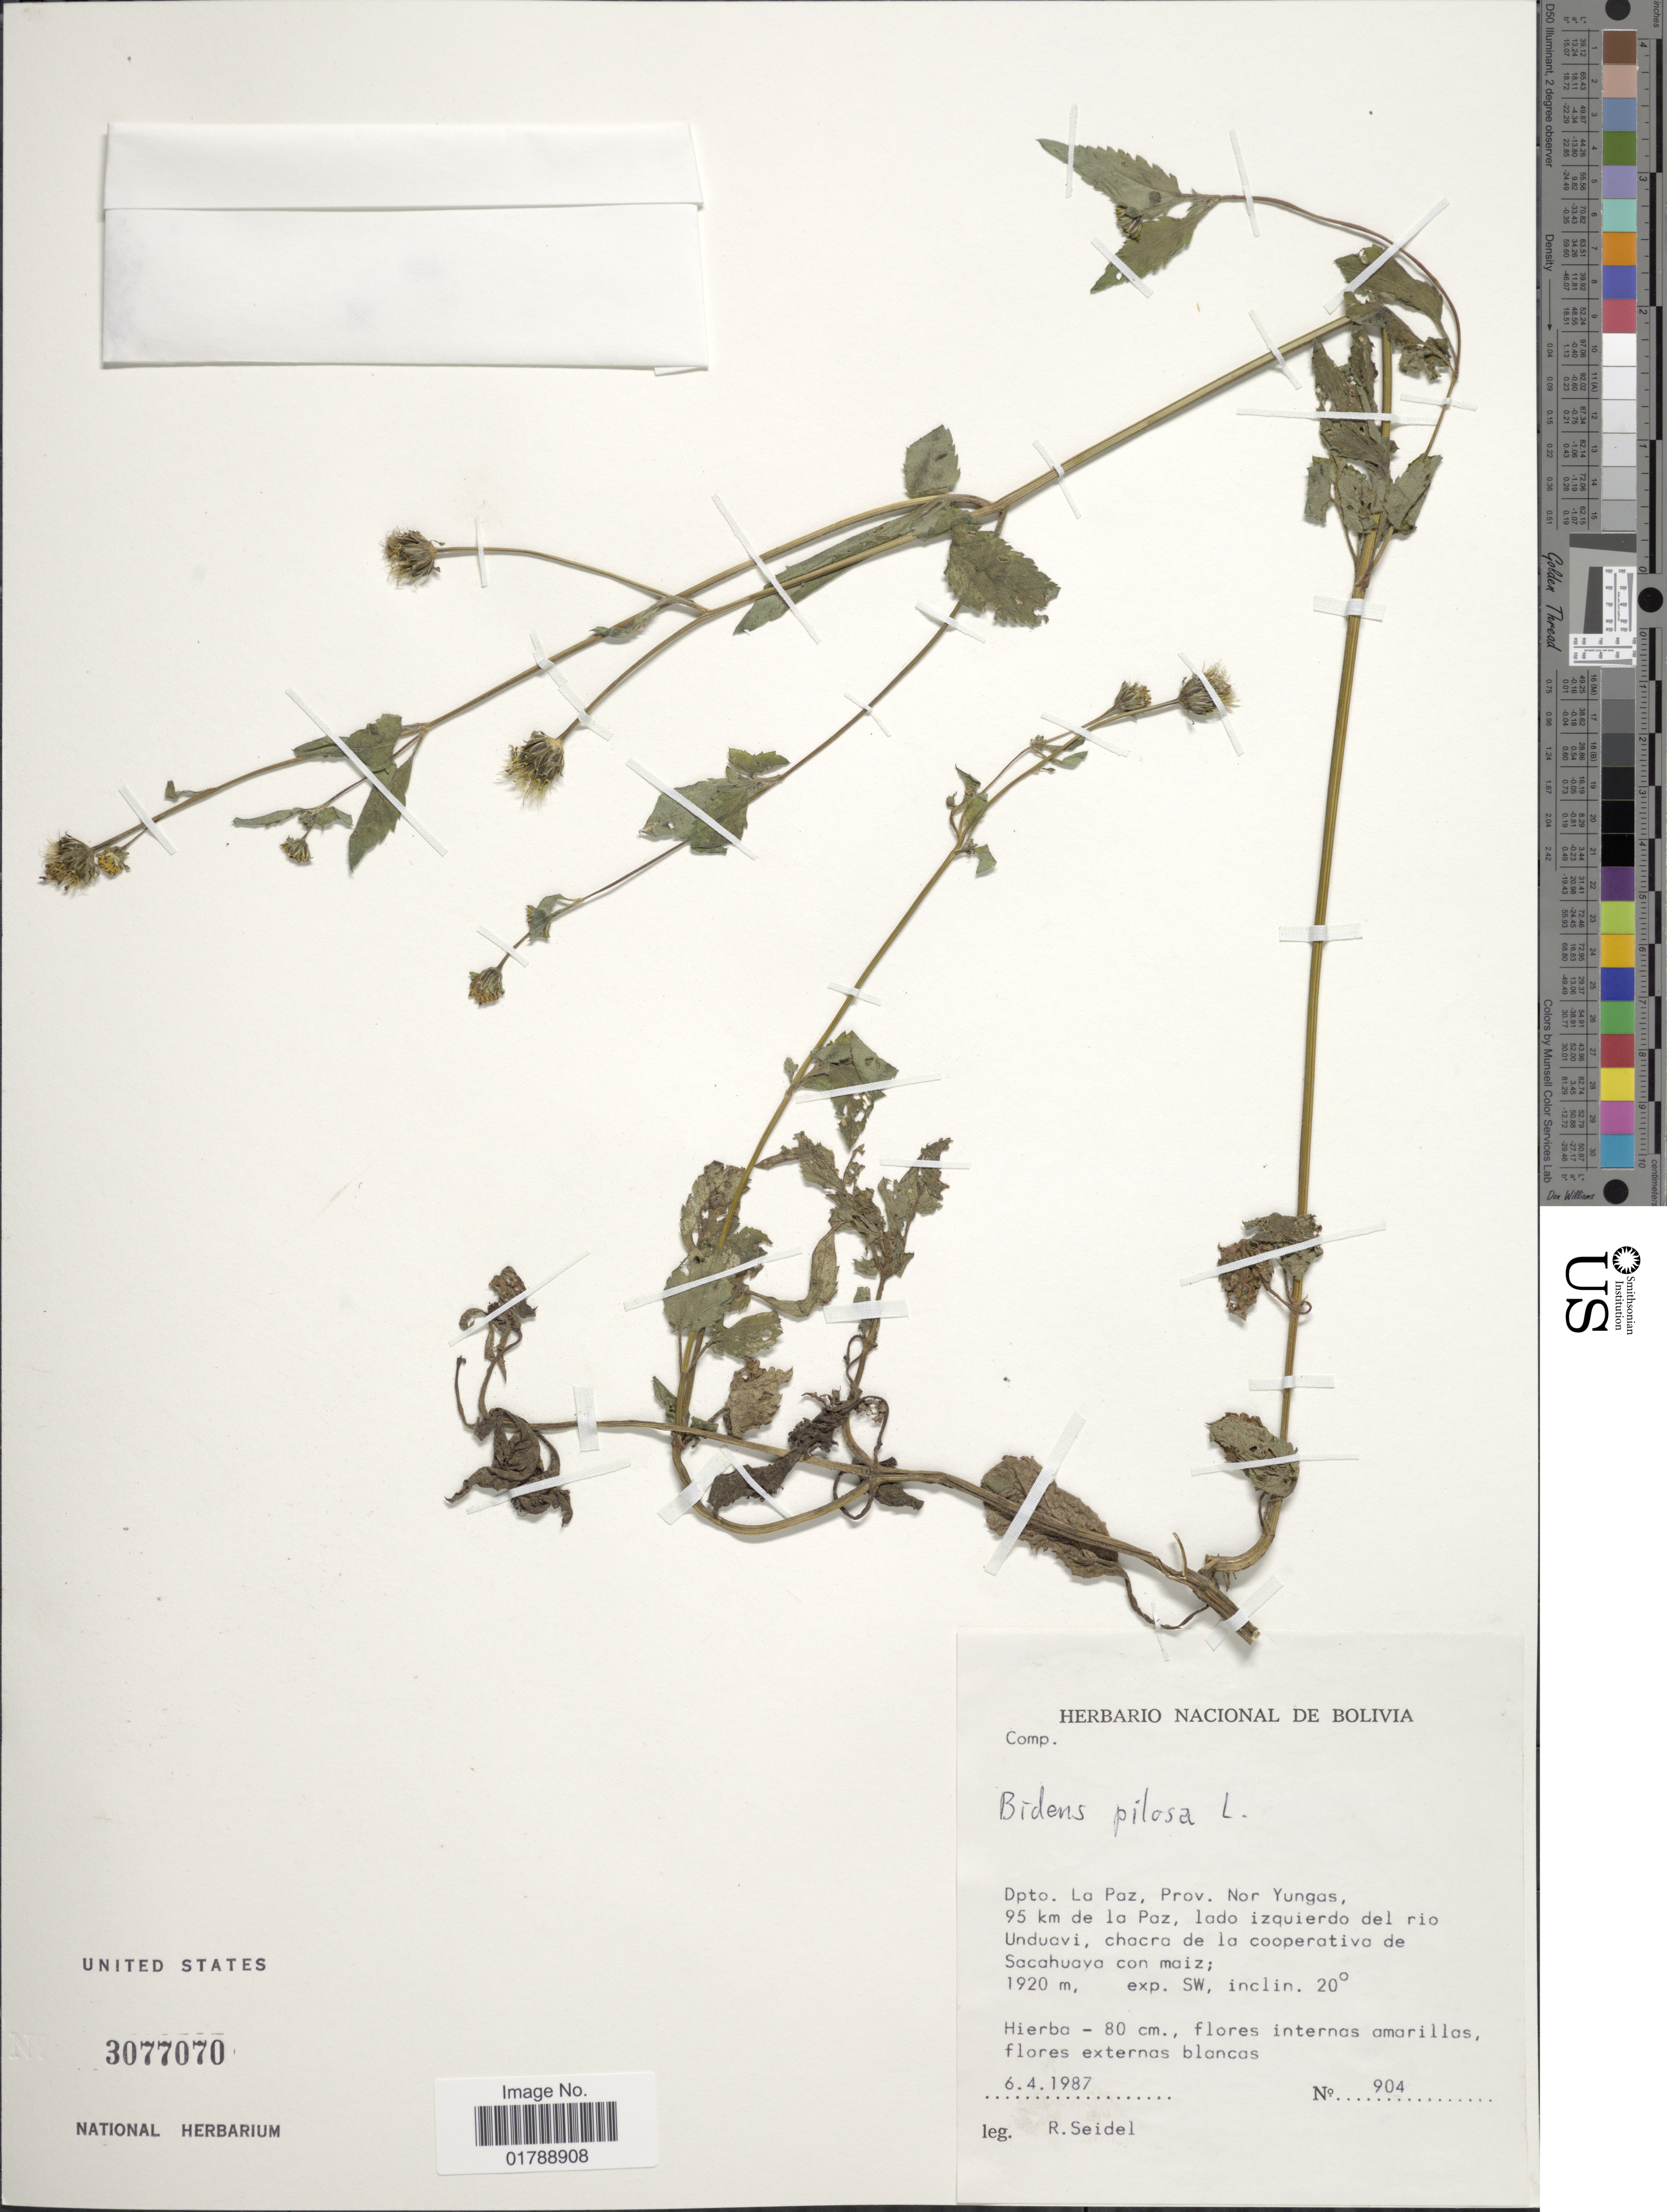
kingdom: Plantae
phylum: Tracheophyta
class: Magnoliopsida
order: Asterales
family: Asteraceae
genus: Bidens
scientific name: Bidens pilosa var. radiata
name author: (Sch. Bip.) J.A. Schmidt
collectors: R. Seidel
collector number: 904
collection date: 1987-04-06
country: Bolivia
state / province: La Paz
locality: Prov. Nor Yungas, 95 km de la Paz, lado izquierdo del rio Unduavi, chacra de la cooperativa de Sacahuaya con maiz; exp. SW, inclin. 20°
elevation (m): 1920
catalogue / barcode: US 3077070